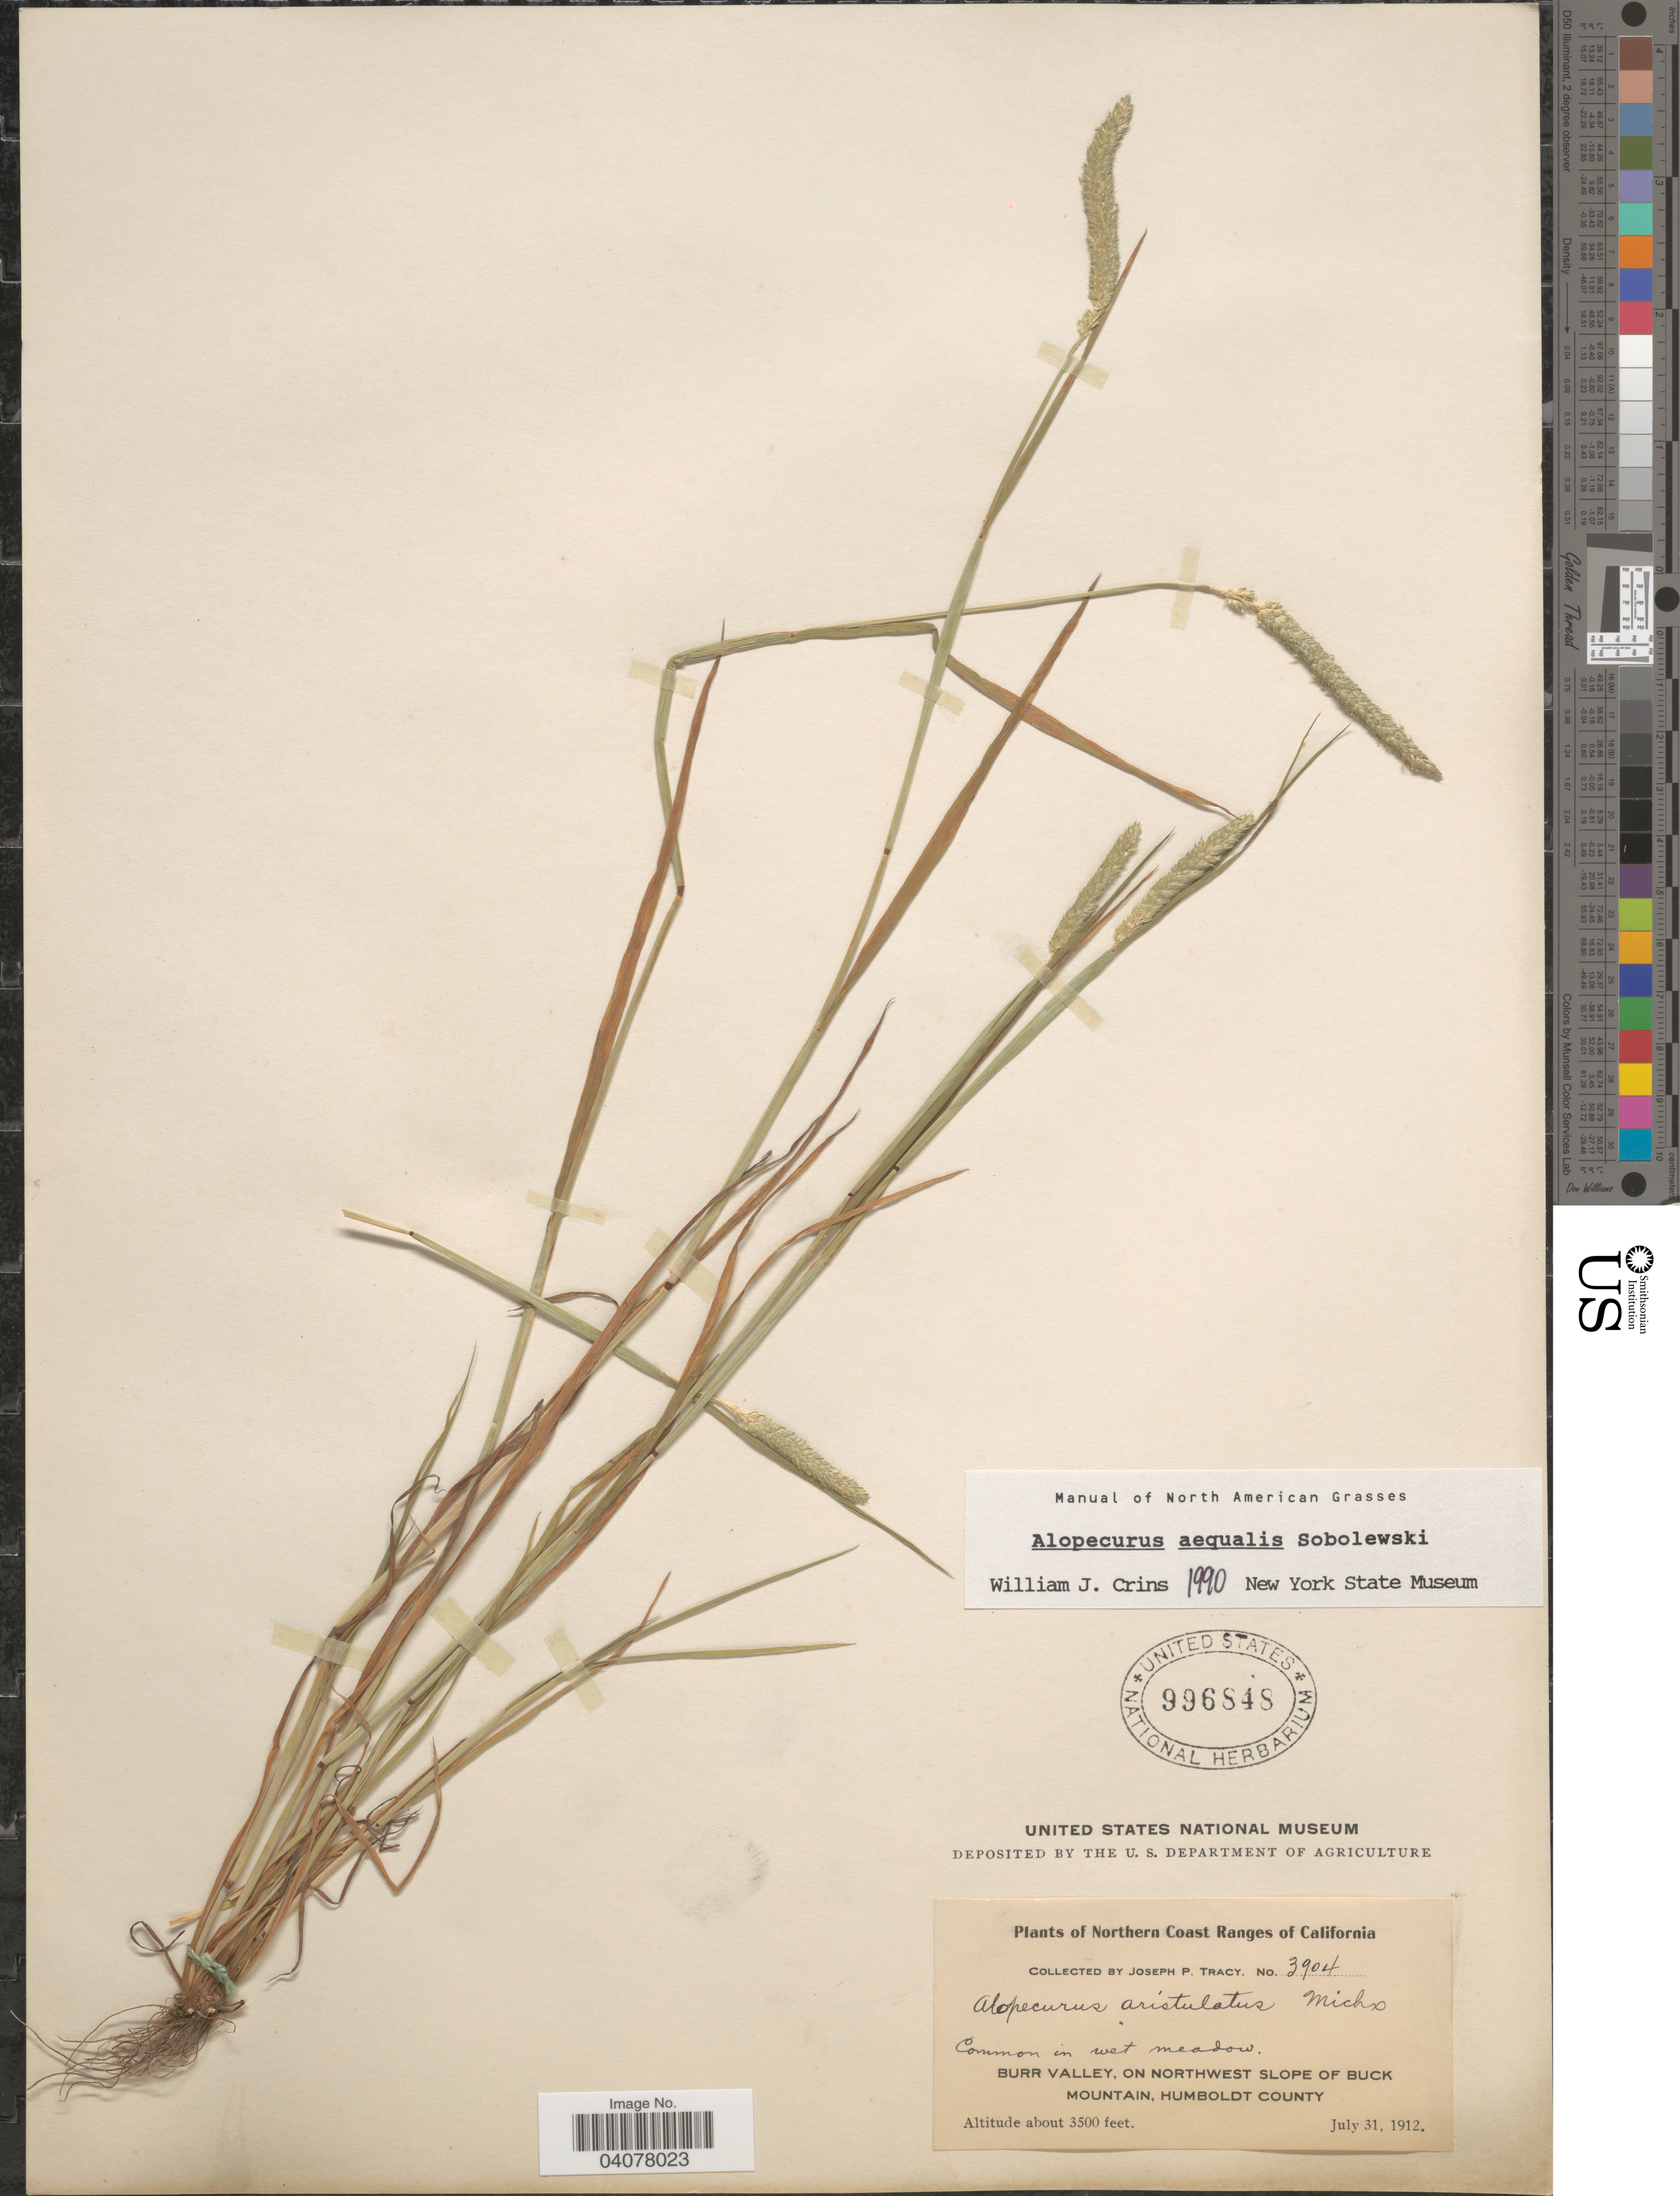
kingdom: Plantae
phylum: Tracheophyta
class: Liliopsida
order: Poales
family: Poaceae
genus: Alopecurus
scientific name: Alopecurus aequalis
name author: Sobol.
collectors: J. Tracy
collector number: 3904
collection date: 1912-07-31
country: United States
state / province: California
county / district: Humboldt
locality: Northern Coast Ranges of California. Burr Valley, on Northwest slope of Buck Mountain, Humboldt County.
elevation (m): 1067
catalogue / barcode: US 996848